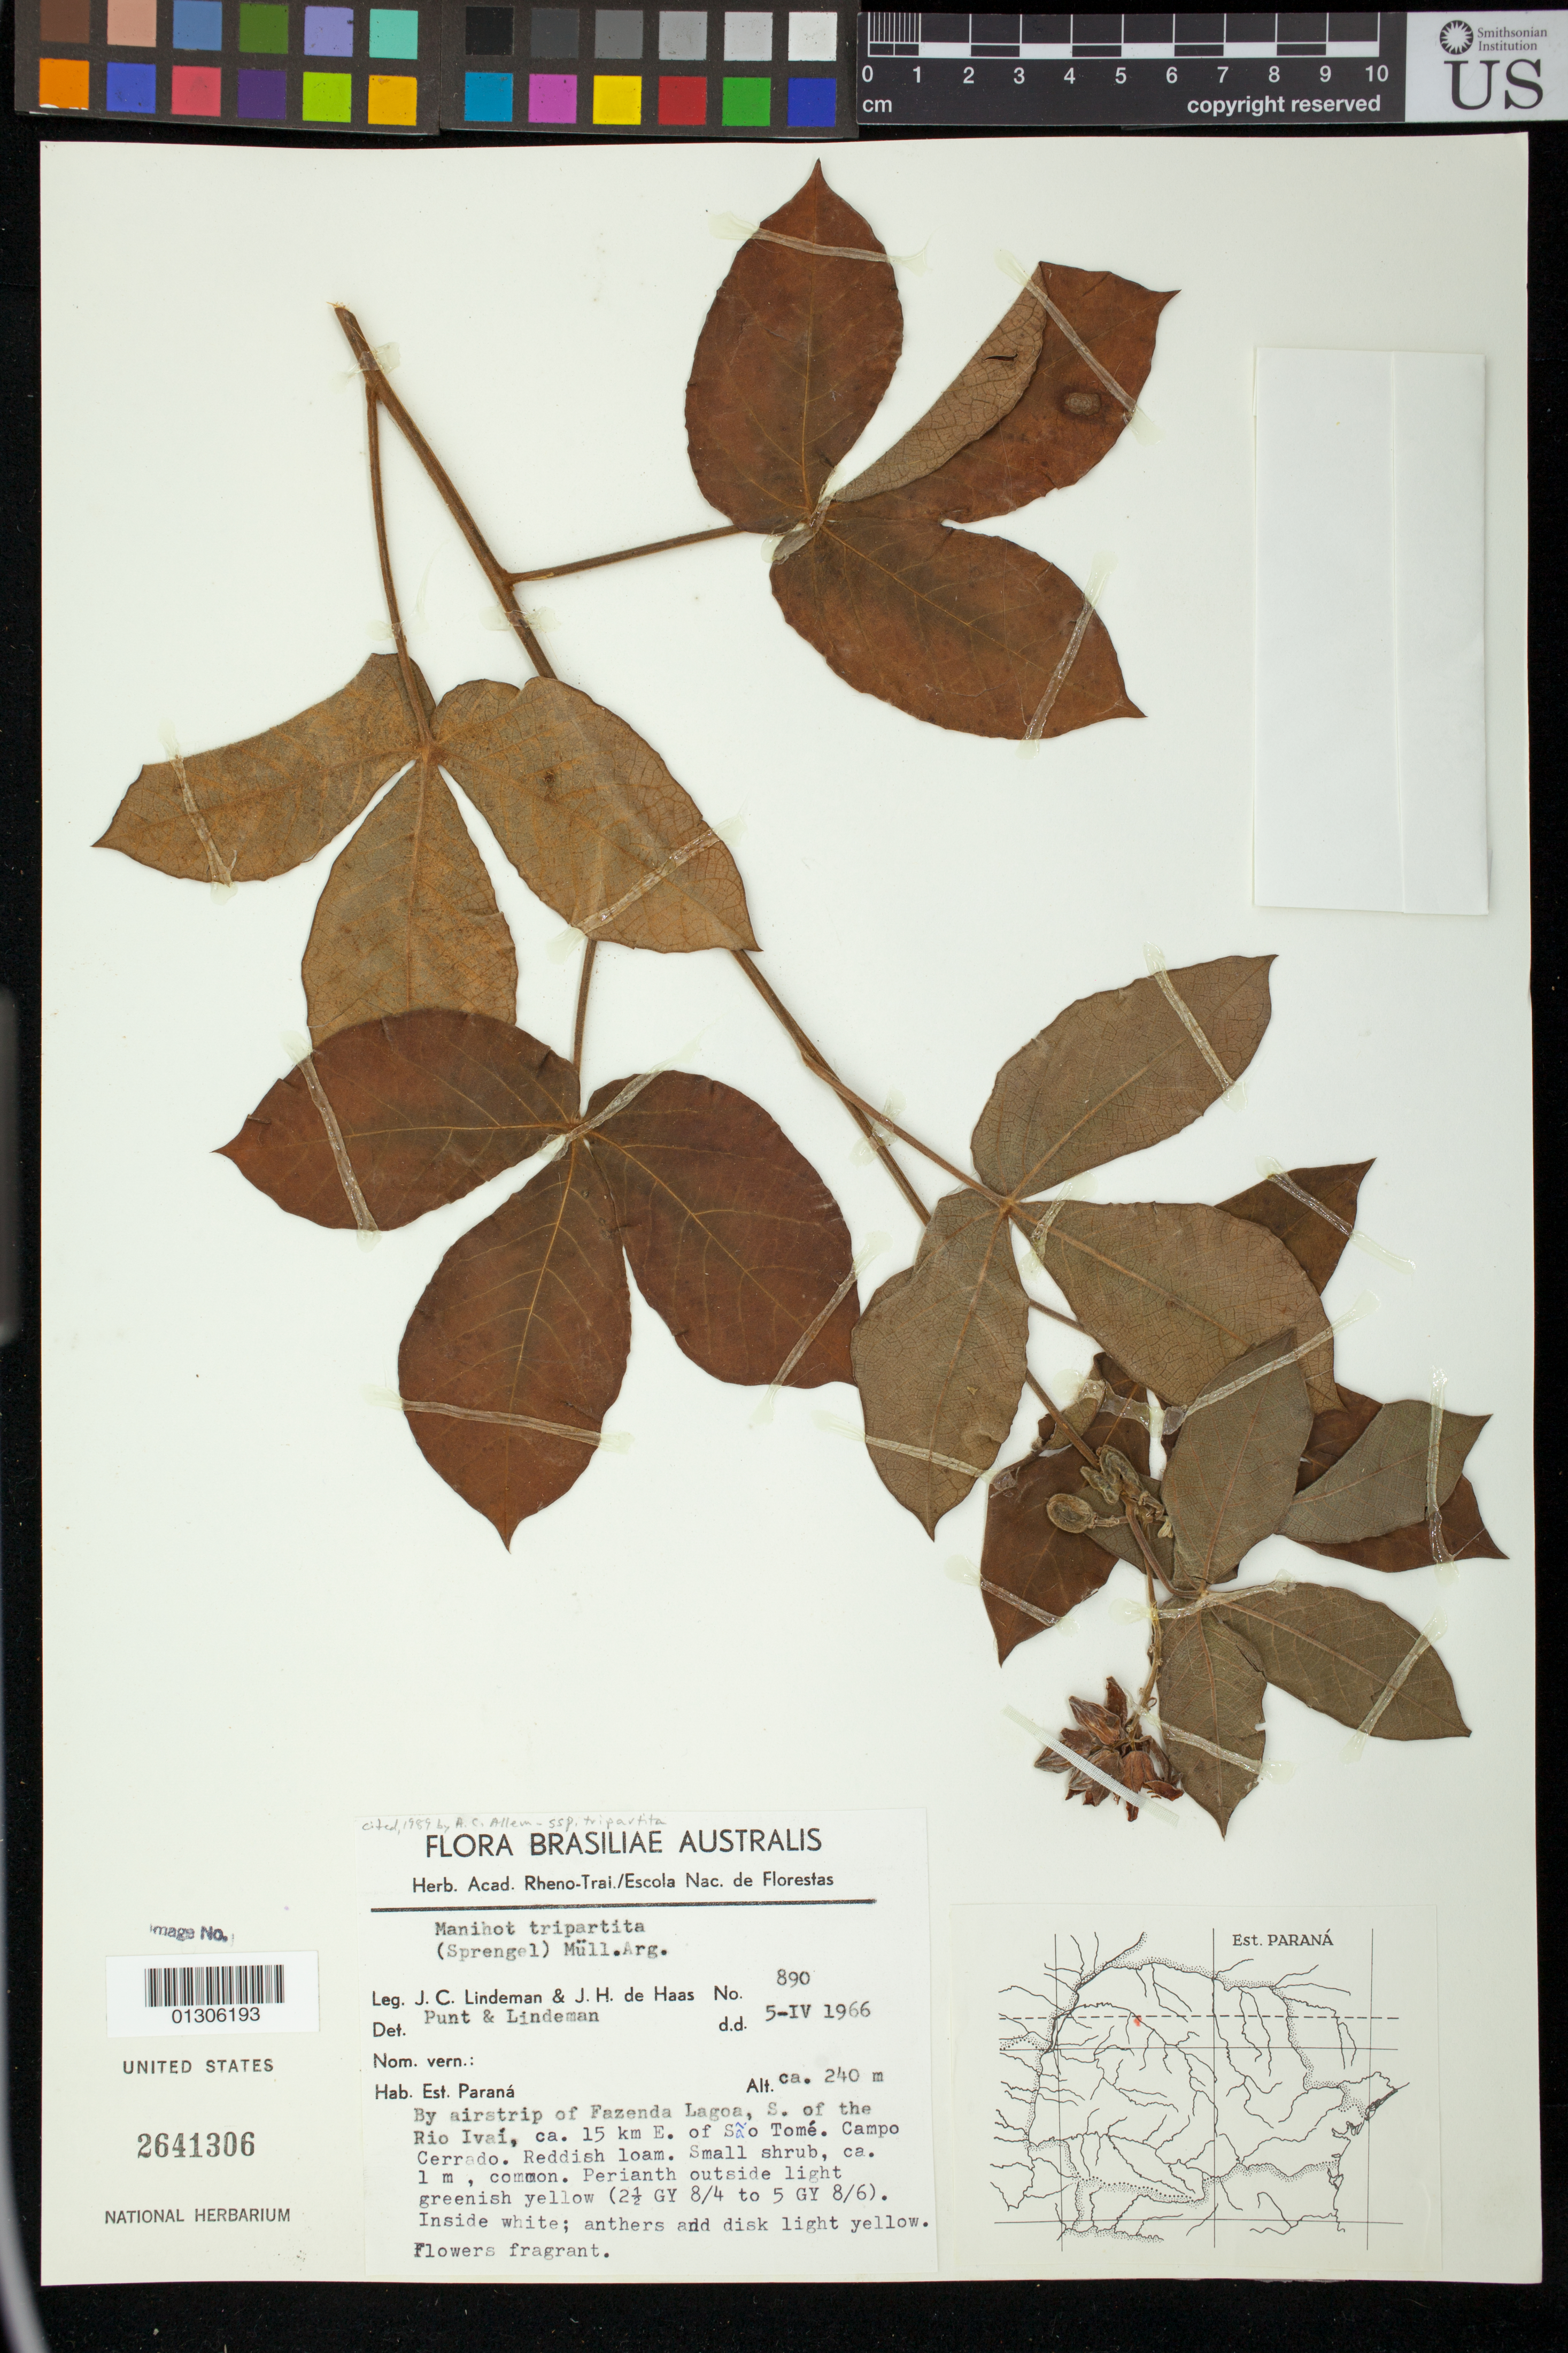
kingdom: Plantae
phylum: Tracheophyta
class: Magnoliopsida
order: Malpighiales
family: Euphorbiaceae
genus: Manihot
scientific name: Manihot tripartita subsp. tripartita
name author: (Spreng.) Müll. Arg.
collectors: J. C. Lindeman & J. H. Haas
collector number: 890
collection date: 1966-05-04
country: Brazil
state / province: Paraná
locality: By airstrip of Fazenda Lagoa, S. of the Rio Ivai, ca. 15 km E. of Sao Tome. Campo Cerrado.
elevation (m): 240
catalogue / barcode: US 2641306